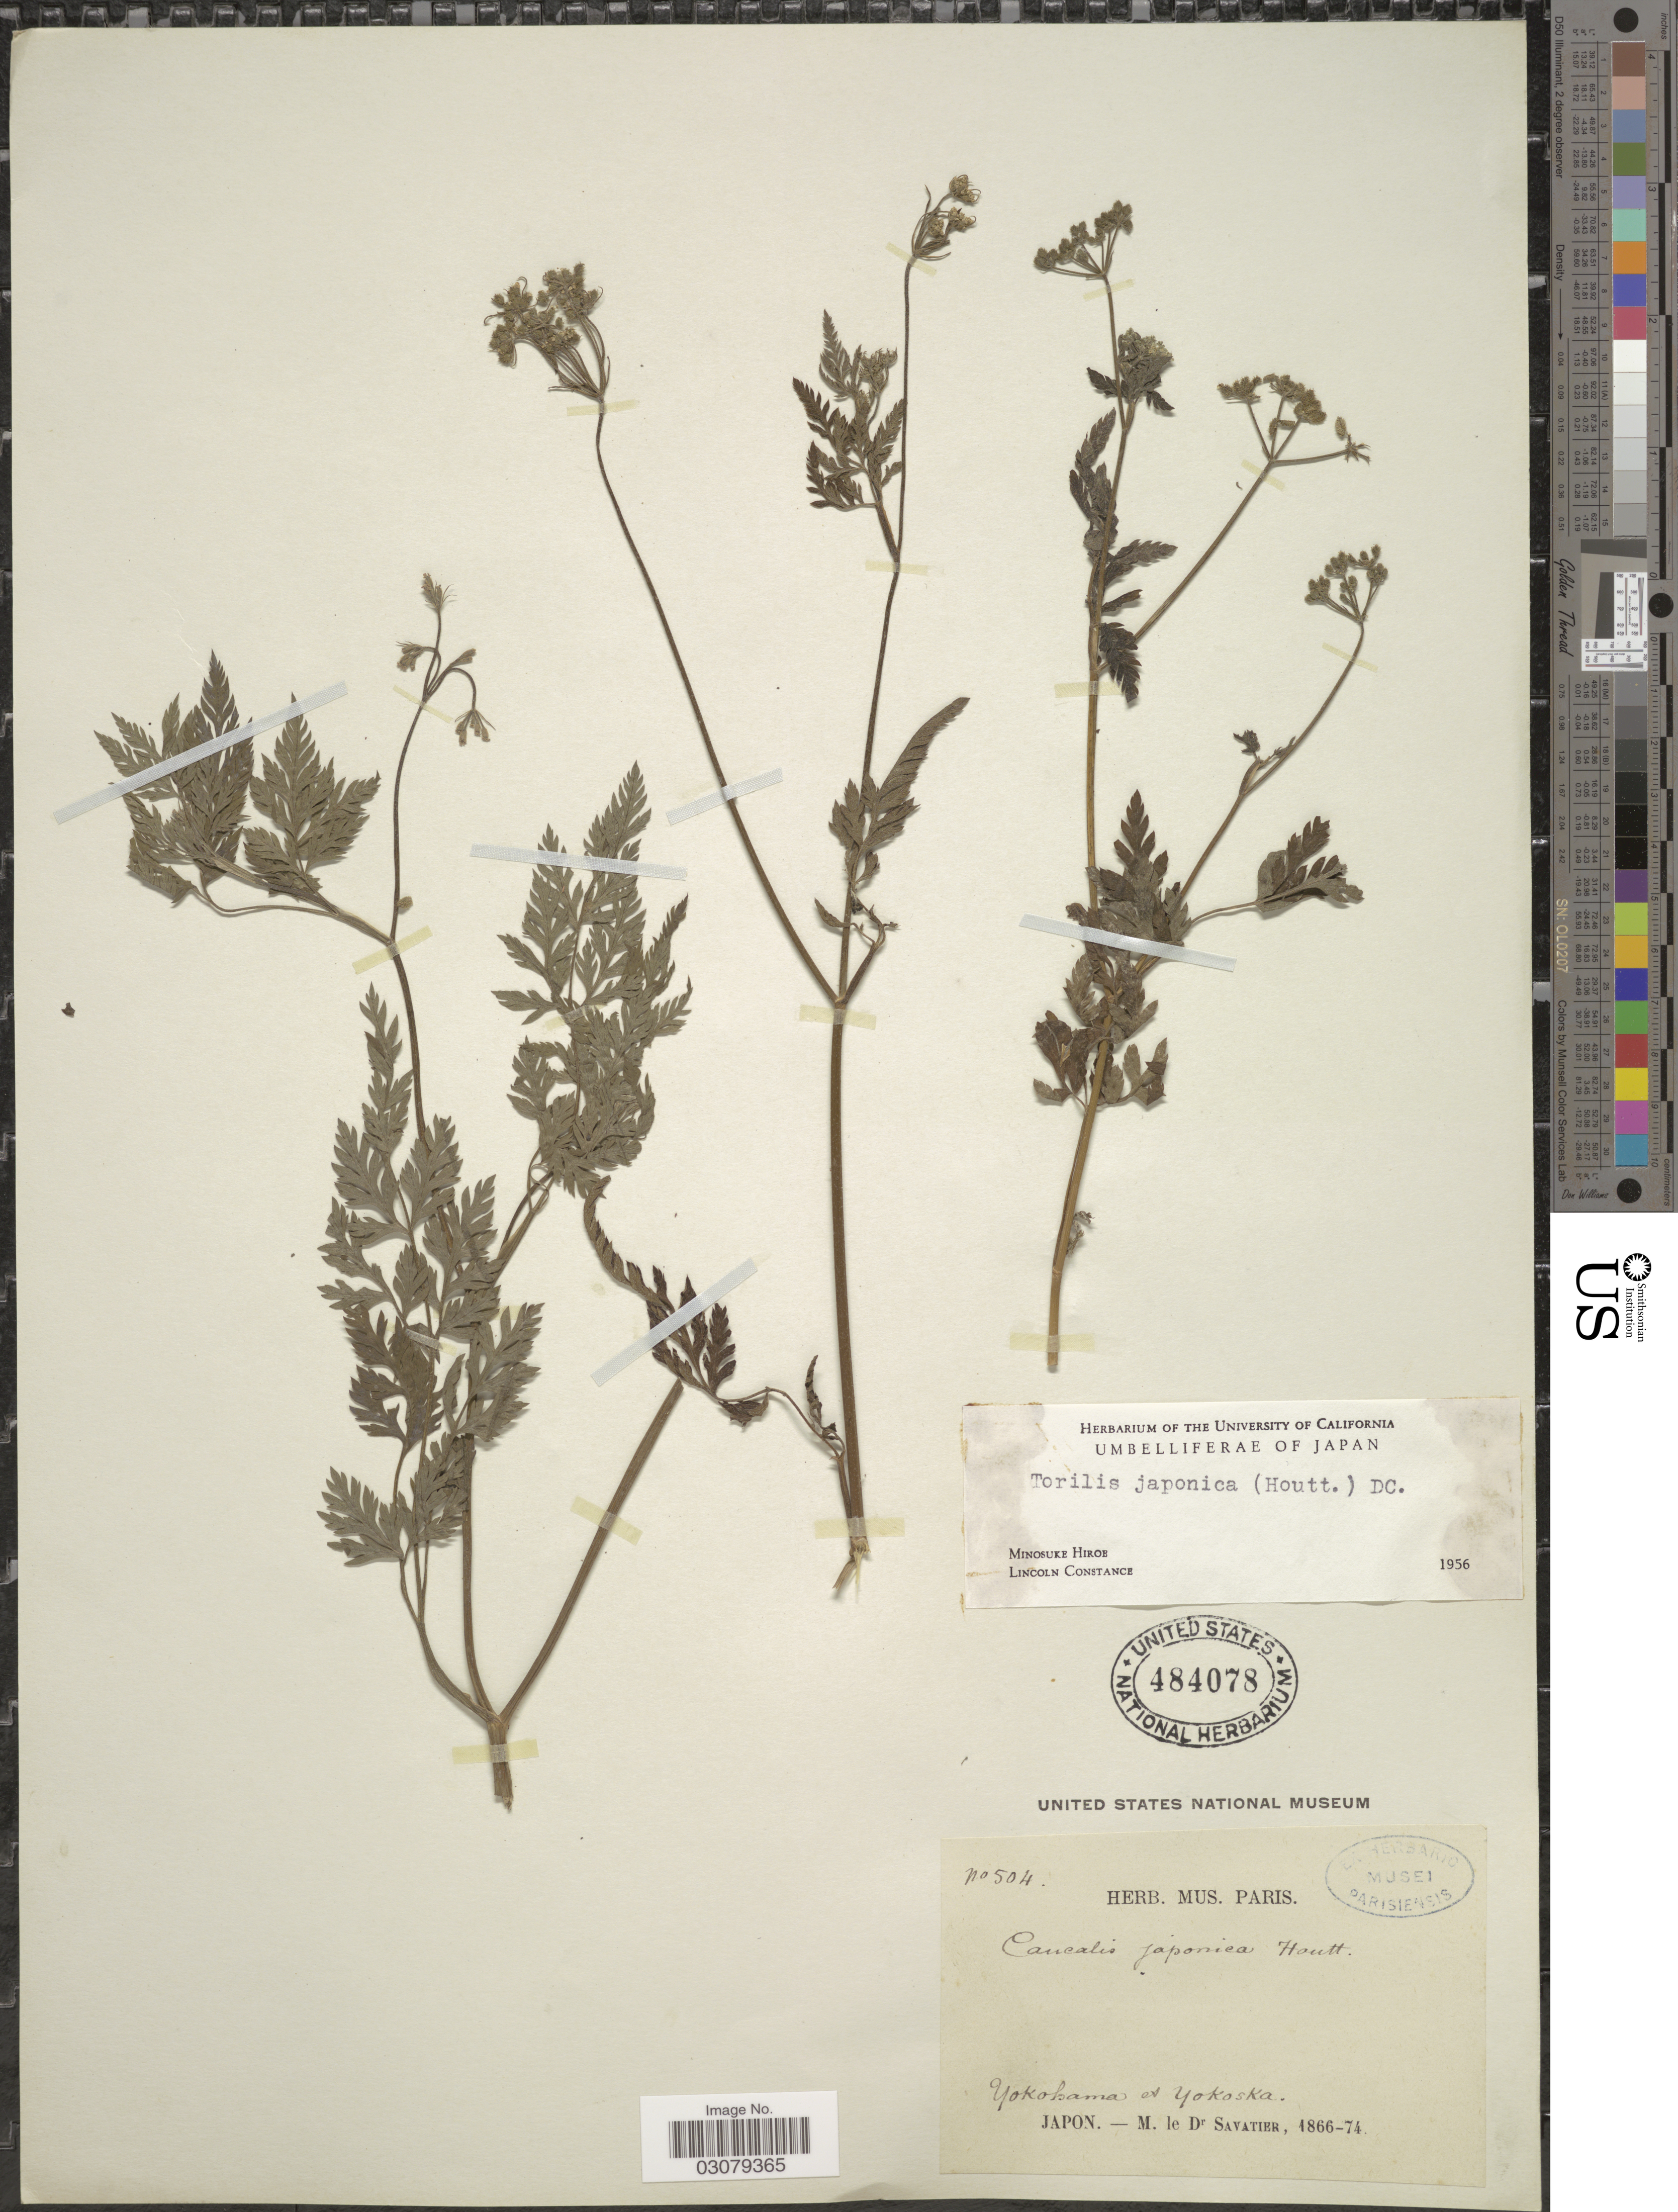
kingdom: Plantae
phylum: Tracheophyta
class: Magnoliopsida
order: Apiales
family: Apiaceae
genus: Torilis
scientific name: Torilis japonica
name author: (Houtt.) DC.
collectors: Savatier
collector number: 504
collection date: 1866/1874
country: Japan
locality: Yokohama et Yokoska.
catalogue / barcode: US 484078